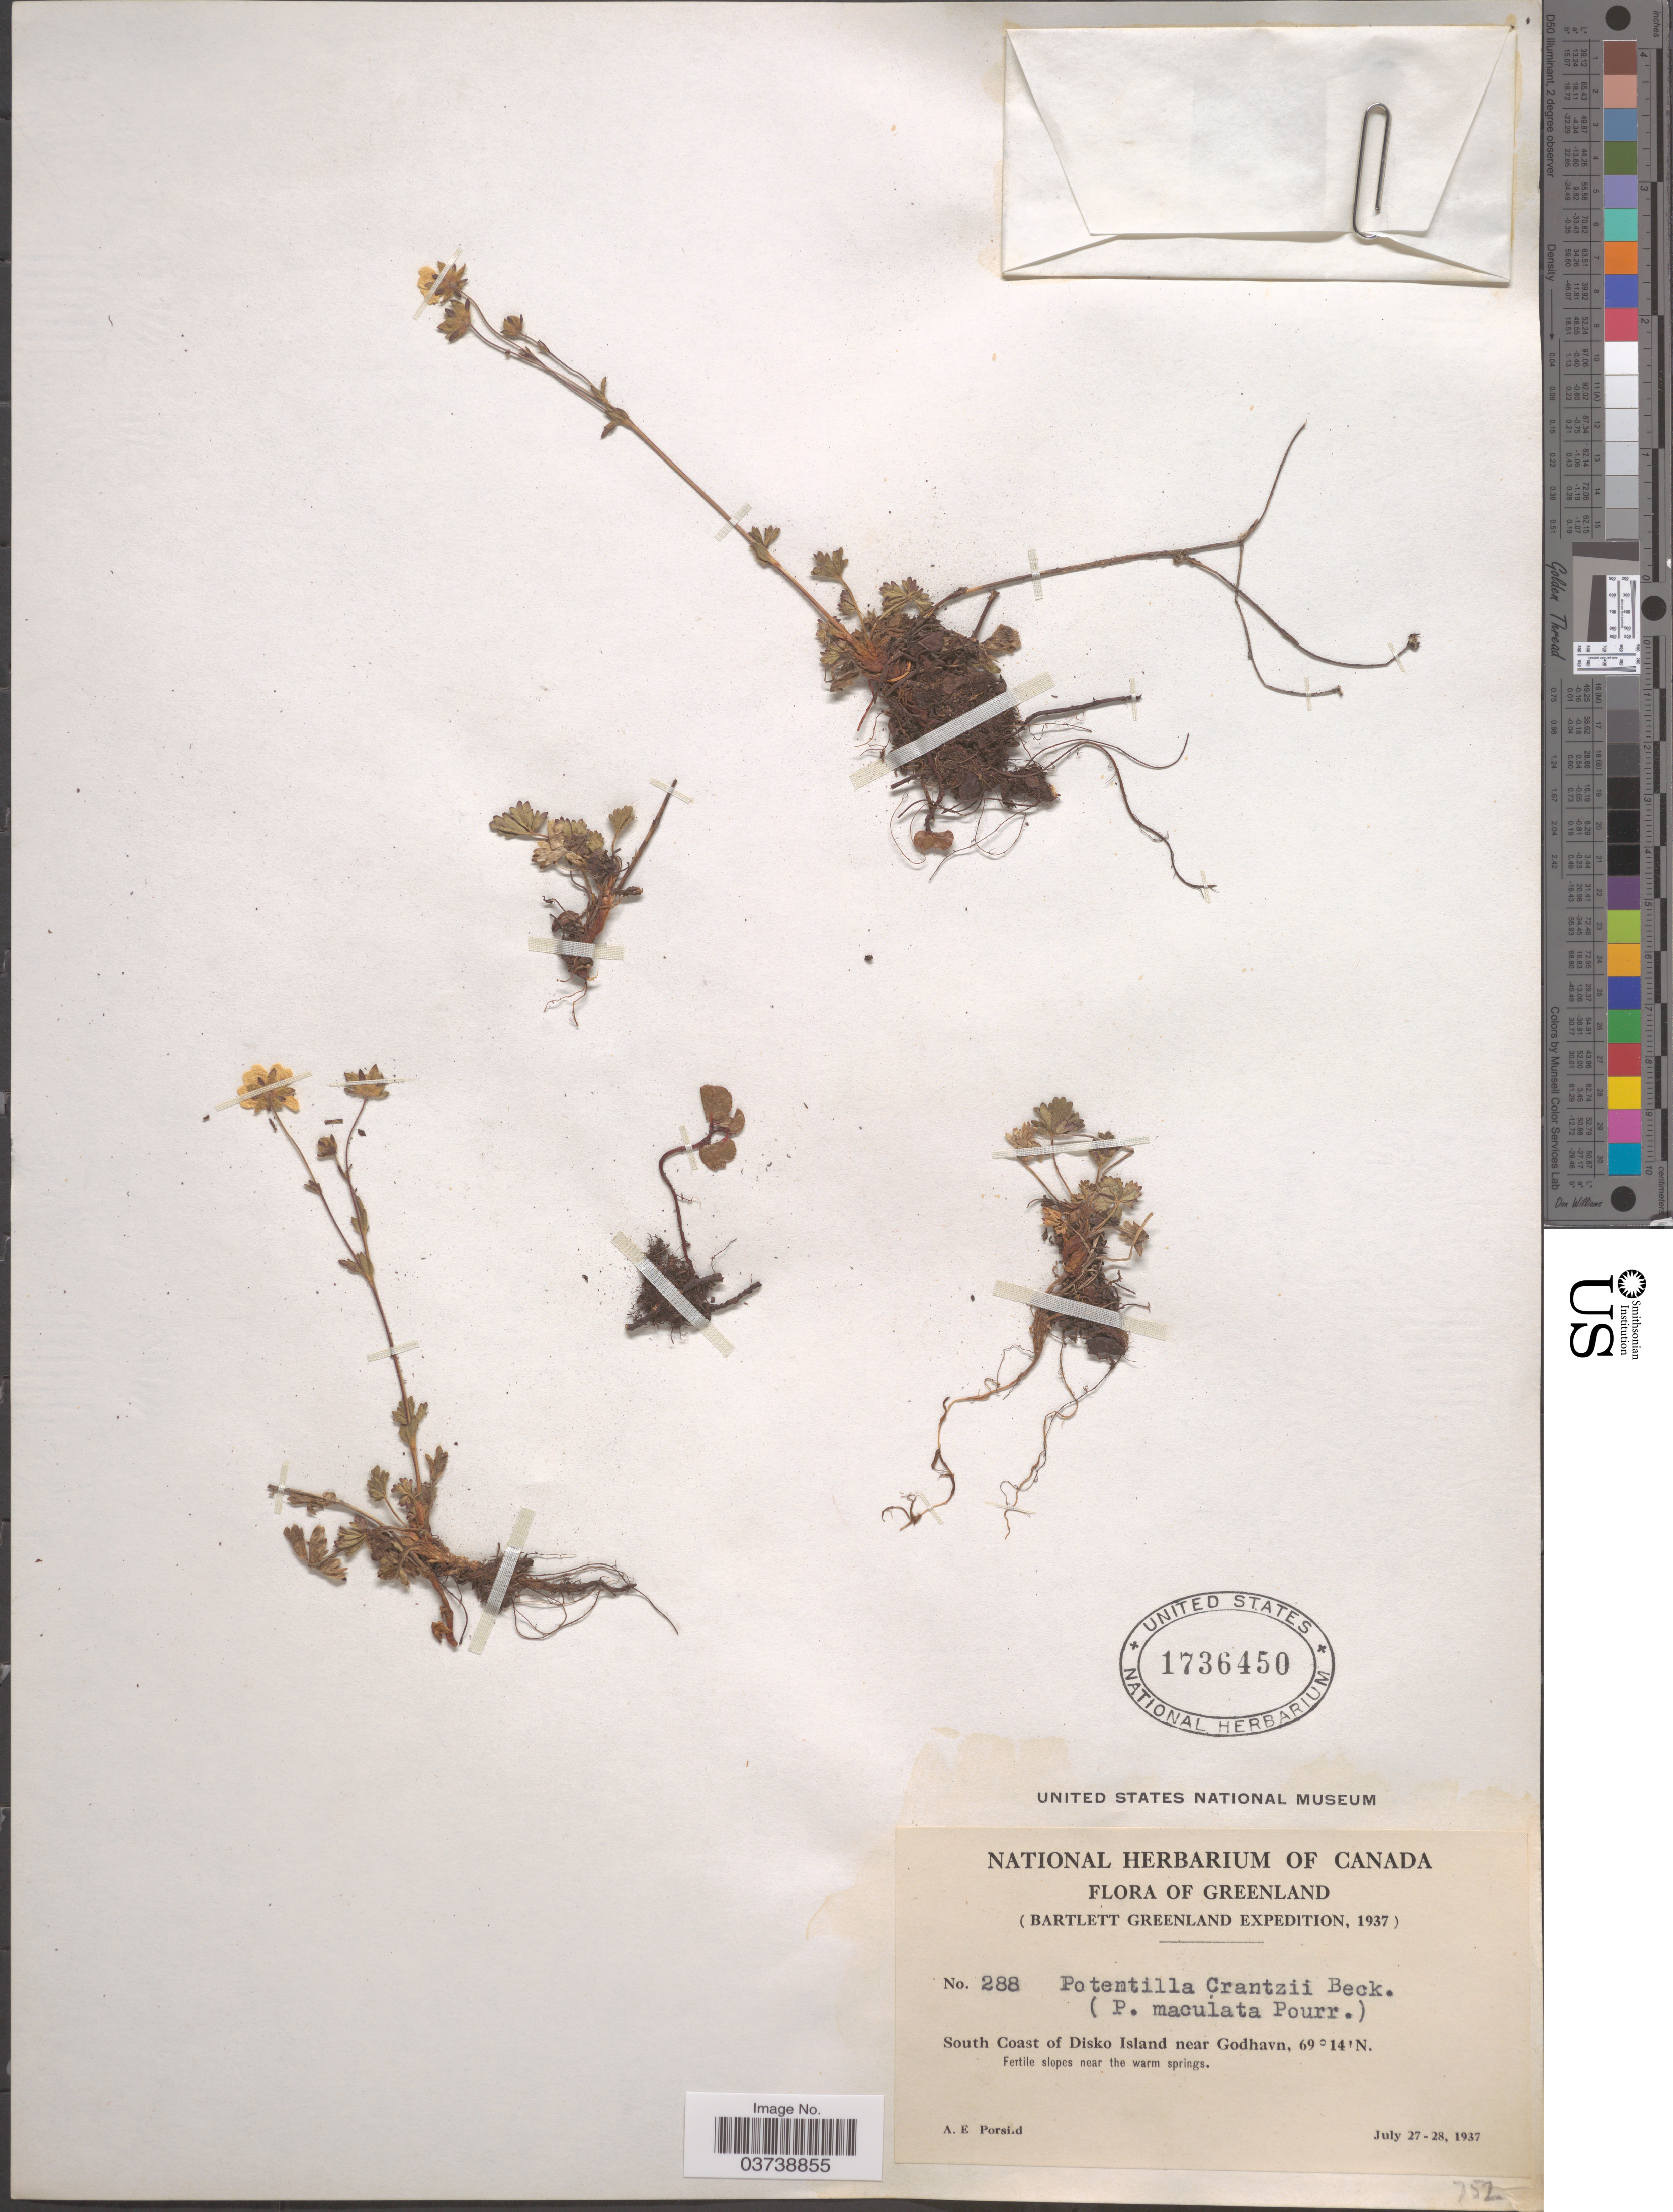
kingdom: Plantae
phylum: Tracheophyta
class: Magnoliopsida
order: Rosales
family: Rosaceae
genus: Potentilla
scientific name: Potentilla crantzii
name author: (Crantz) Beck ex Fritsch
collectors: A. E. Porsild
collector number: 288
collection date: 1937-07-27/1937-07-28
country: Greenland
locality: South Coast of Disko Island near Godhavn.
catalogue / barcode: US 1736450